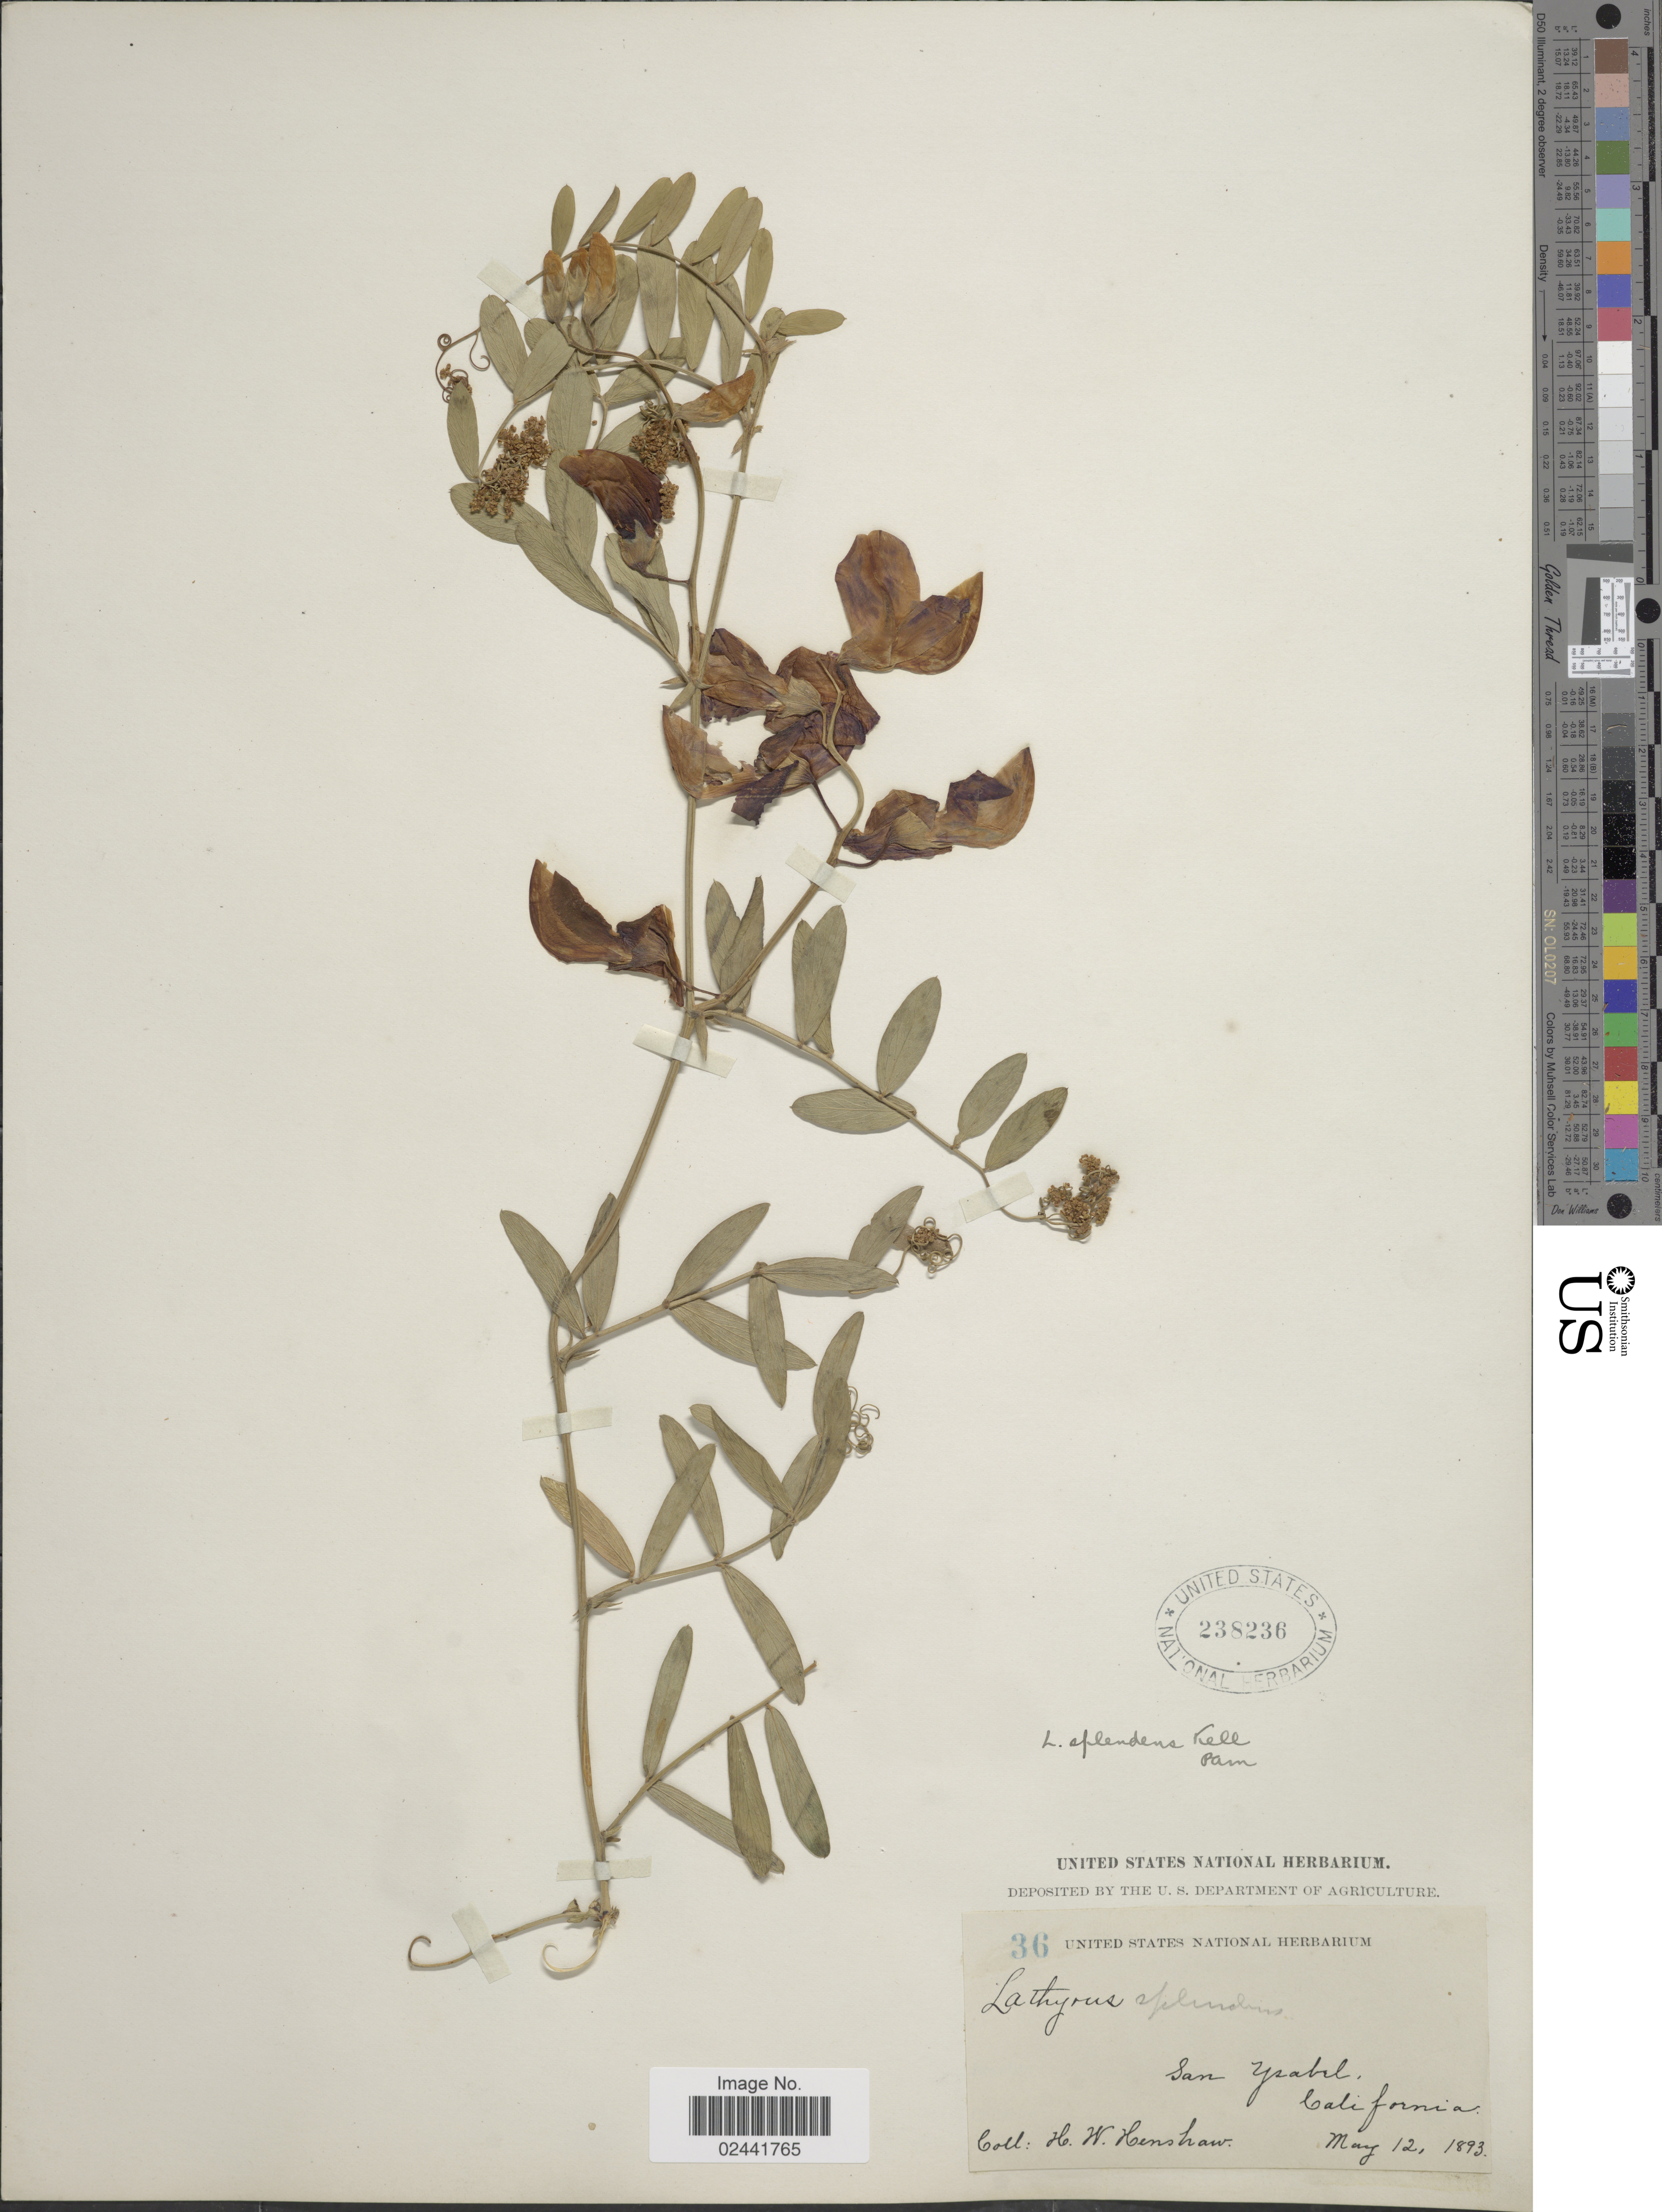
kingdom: Plantae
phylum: Tracheophyta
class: Magnoliopsida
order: Fabales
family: Fabaceae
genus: Lathyrus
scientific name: Lathyrus splendens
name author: Kellogg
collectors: H. Henshaw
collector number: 36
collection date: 1893-05-12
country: United States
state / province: California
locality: San Ysabel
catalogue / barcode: US 238236